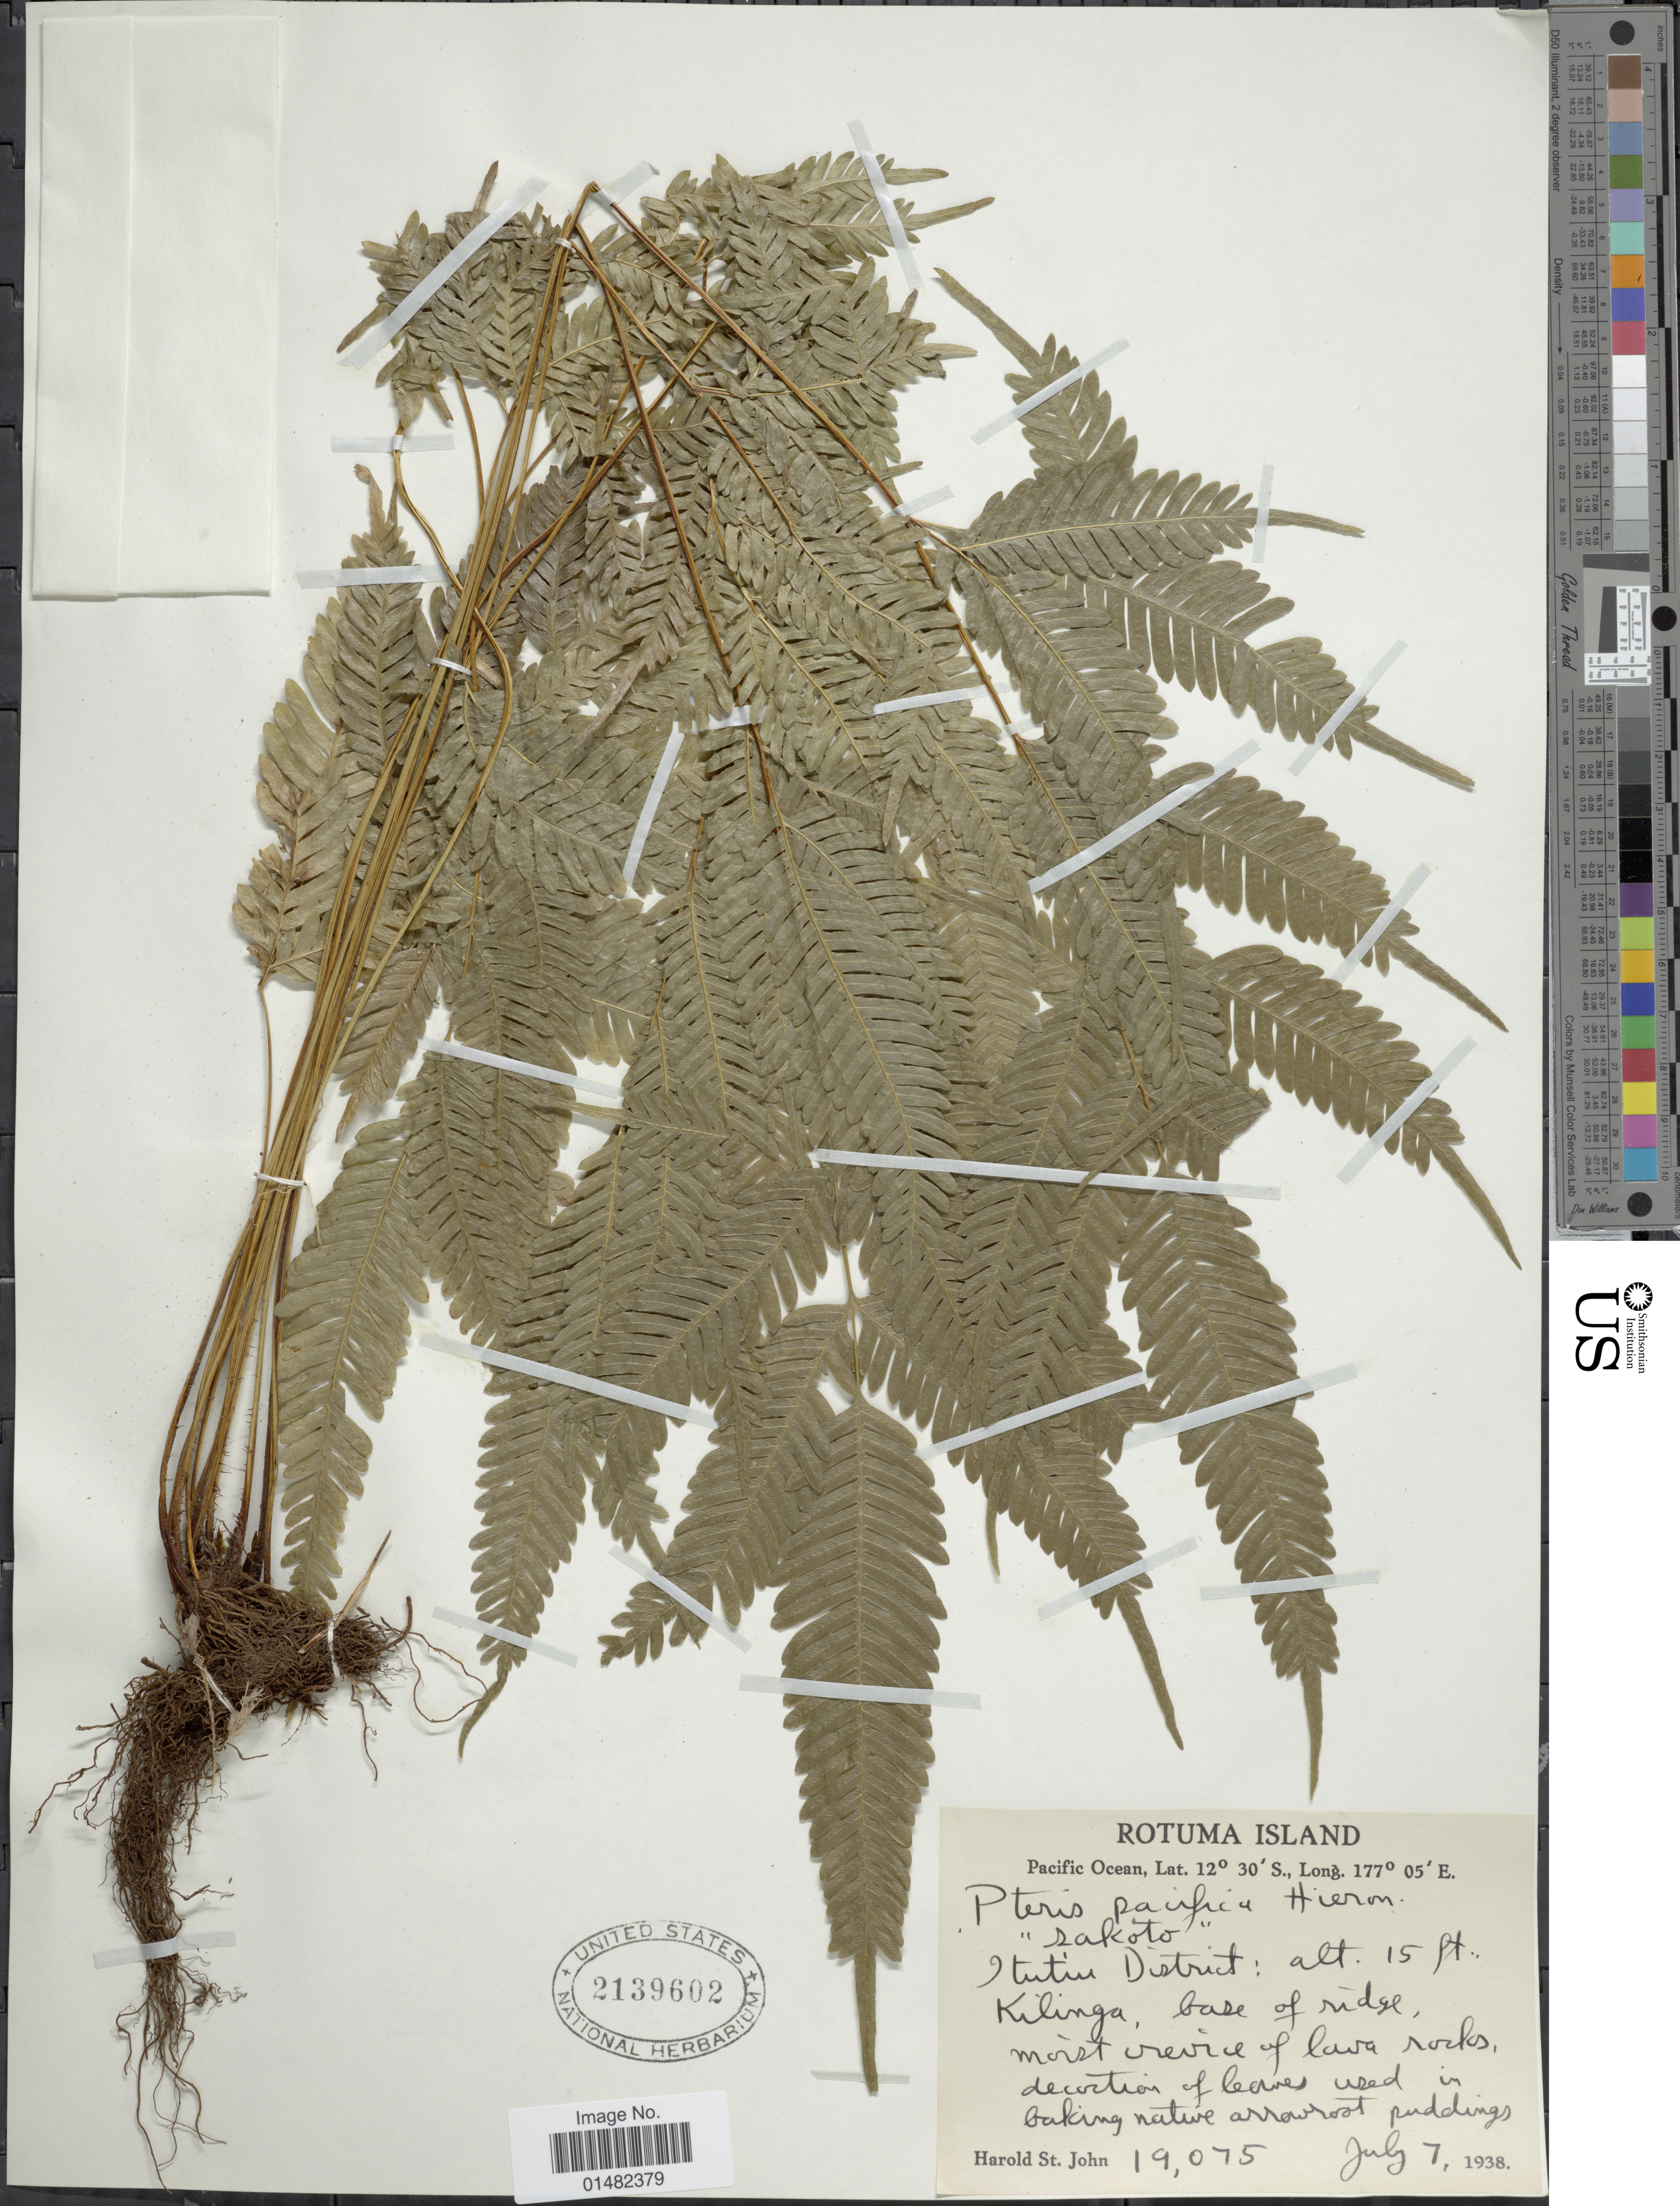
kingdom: Plantae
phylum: Tracheophyta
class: Polypodiopsida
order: Polypodiales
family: Pteridaceae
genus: Pteris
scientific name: Pteris pacifica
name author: Hieron.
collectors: H. St. John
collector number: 19075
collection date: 1938-07-07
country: Fiji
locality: Rotuma Island. Pacific Ocean. Itutiu District: Kilinga, base of ridge, moist crevice of lava rocks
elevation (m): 5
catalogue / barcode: US 2139602